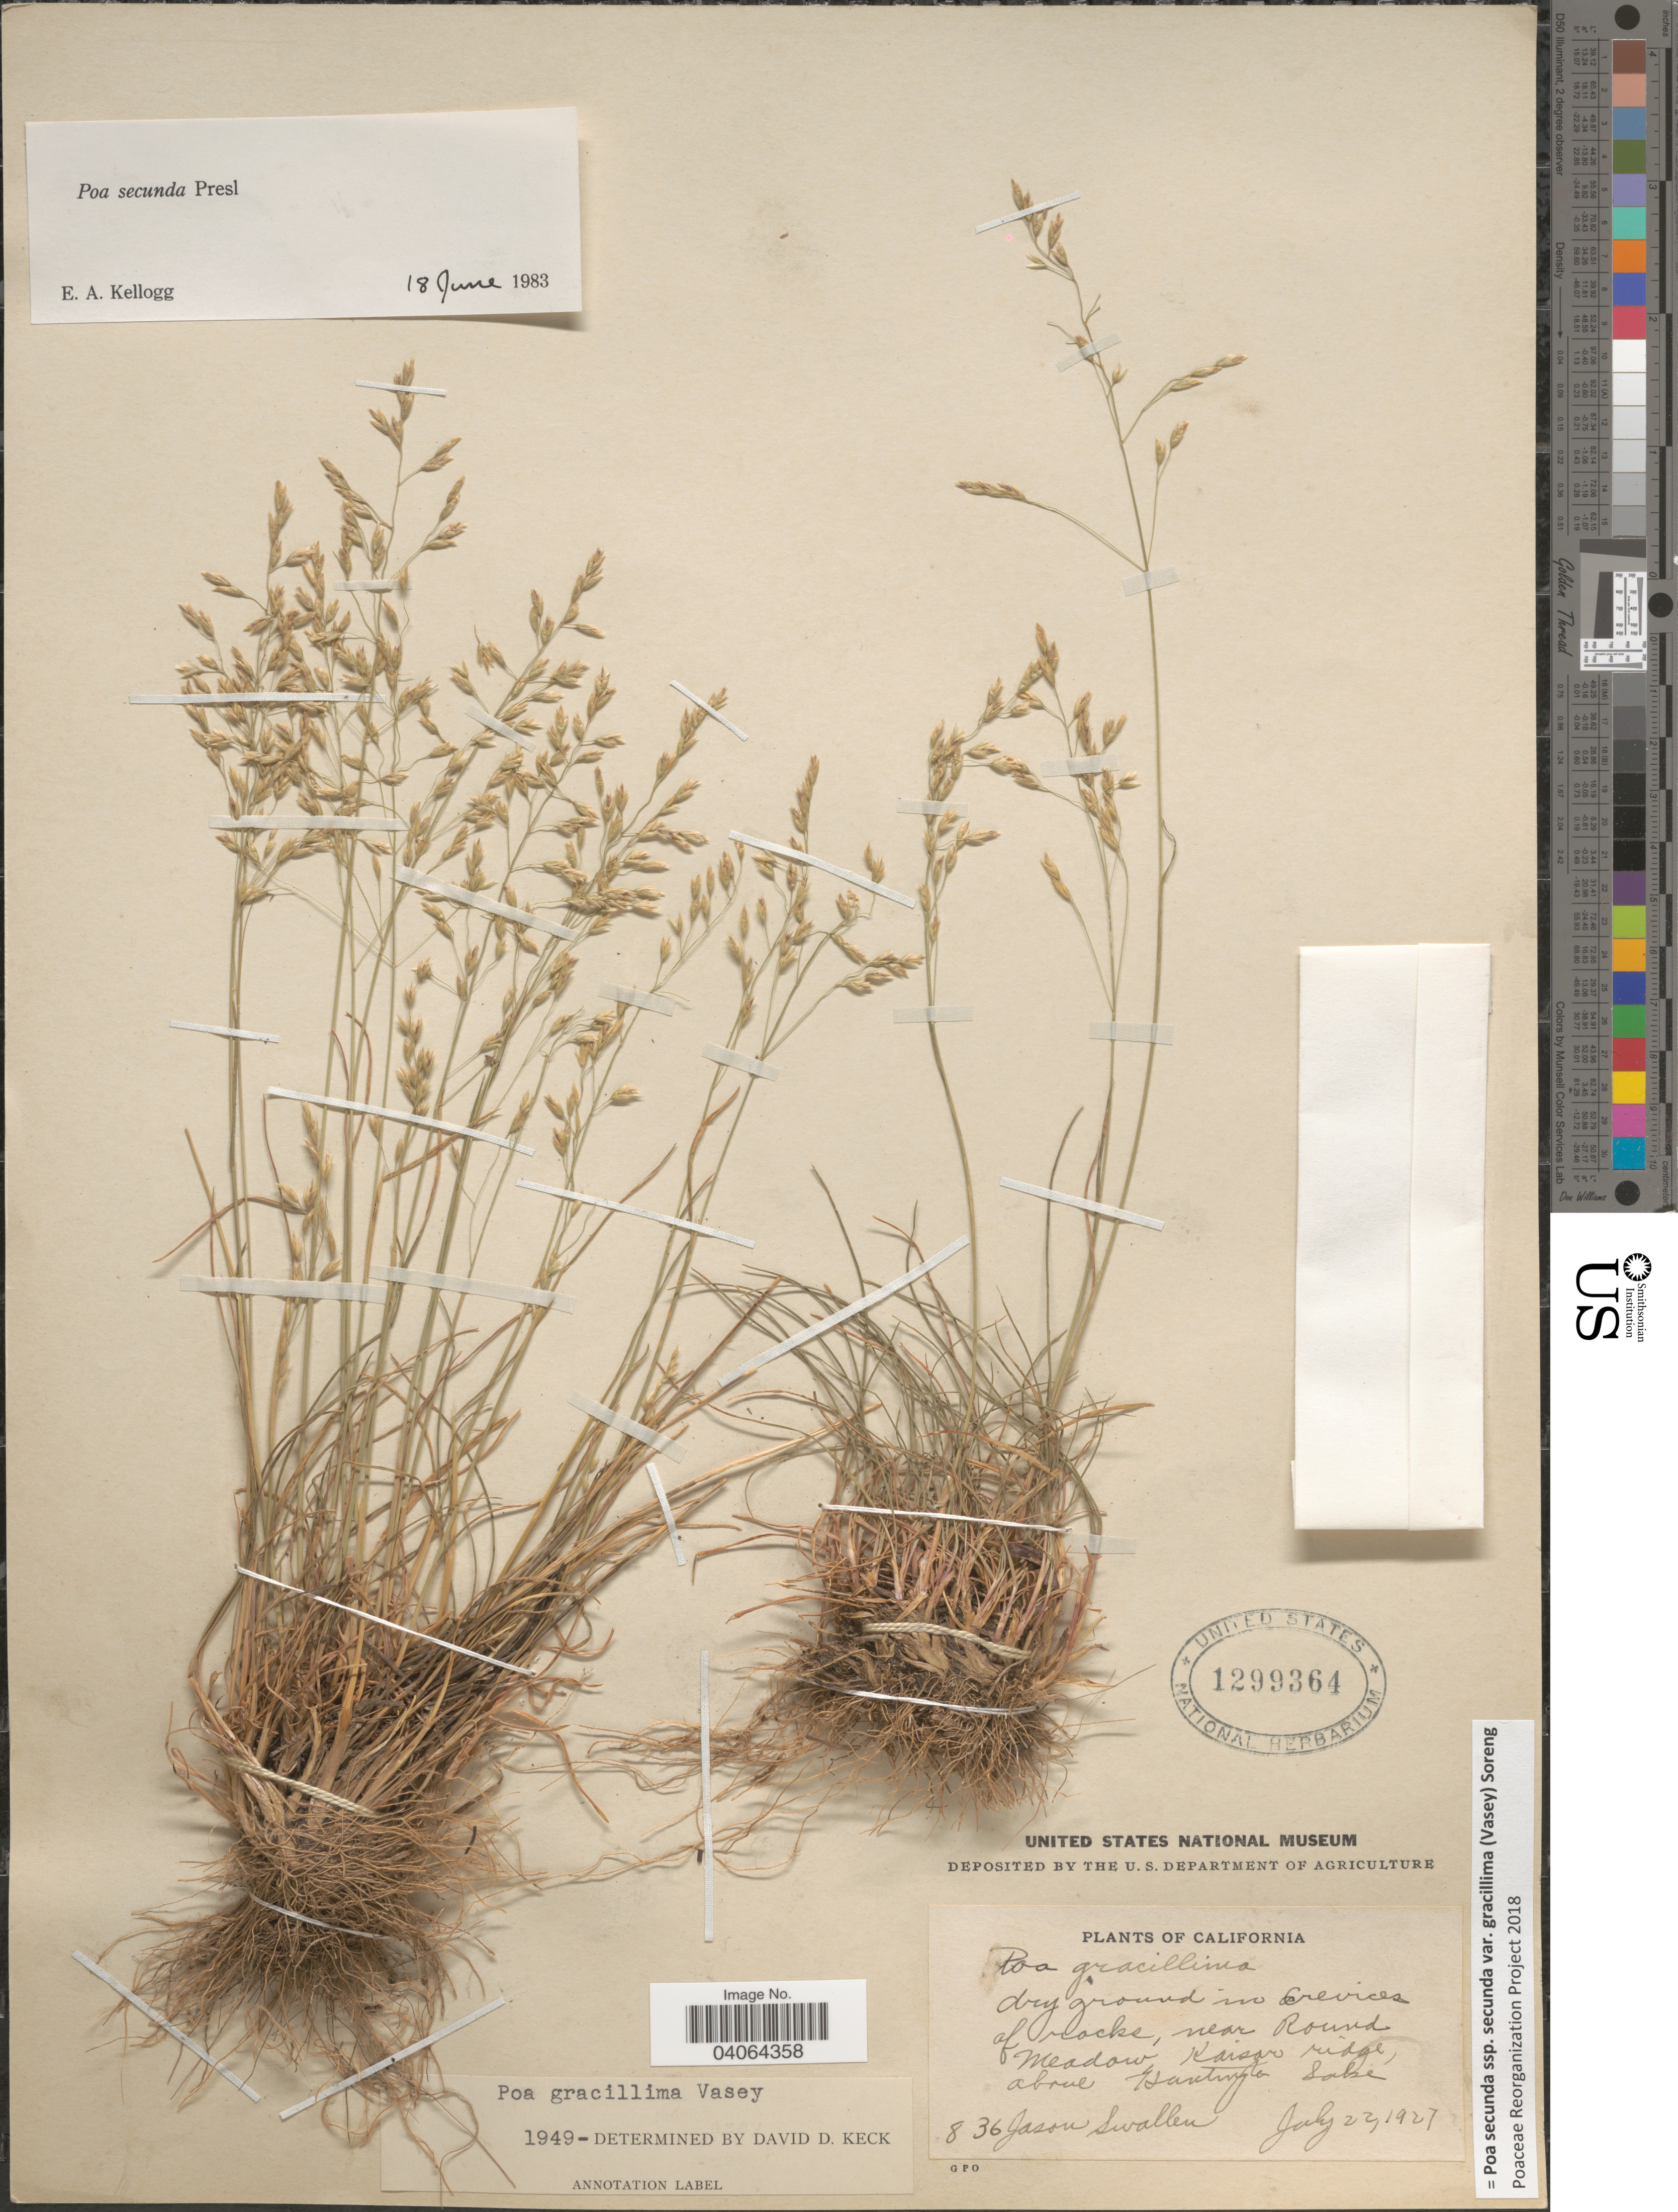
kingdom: Plantae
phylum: Tracheophyta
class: Liliopsida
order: Poales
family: Poaceae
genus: Poa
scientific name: Poa secunda subsp. secunda var. gracillima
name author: (Vasey) Soreng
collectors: J. R. Swallen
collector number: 836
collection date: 1927-07-22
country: United States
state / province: California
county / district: Fresno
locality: Dry ground in Crevices of rocks, near Round Meadow. Kaisar ridge, above Huntington Lake.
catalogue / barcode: US 1299364